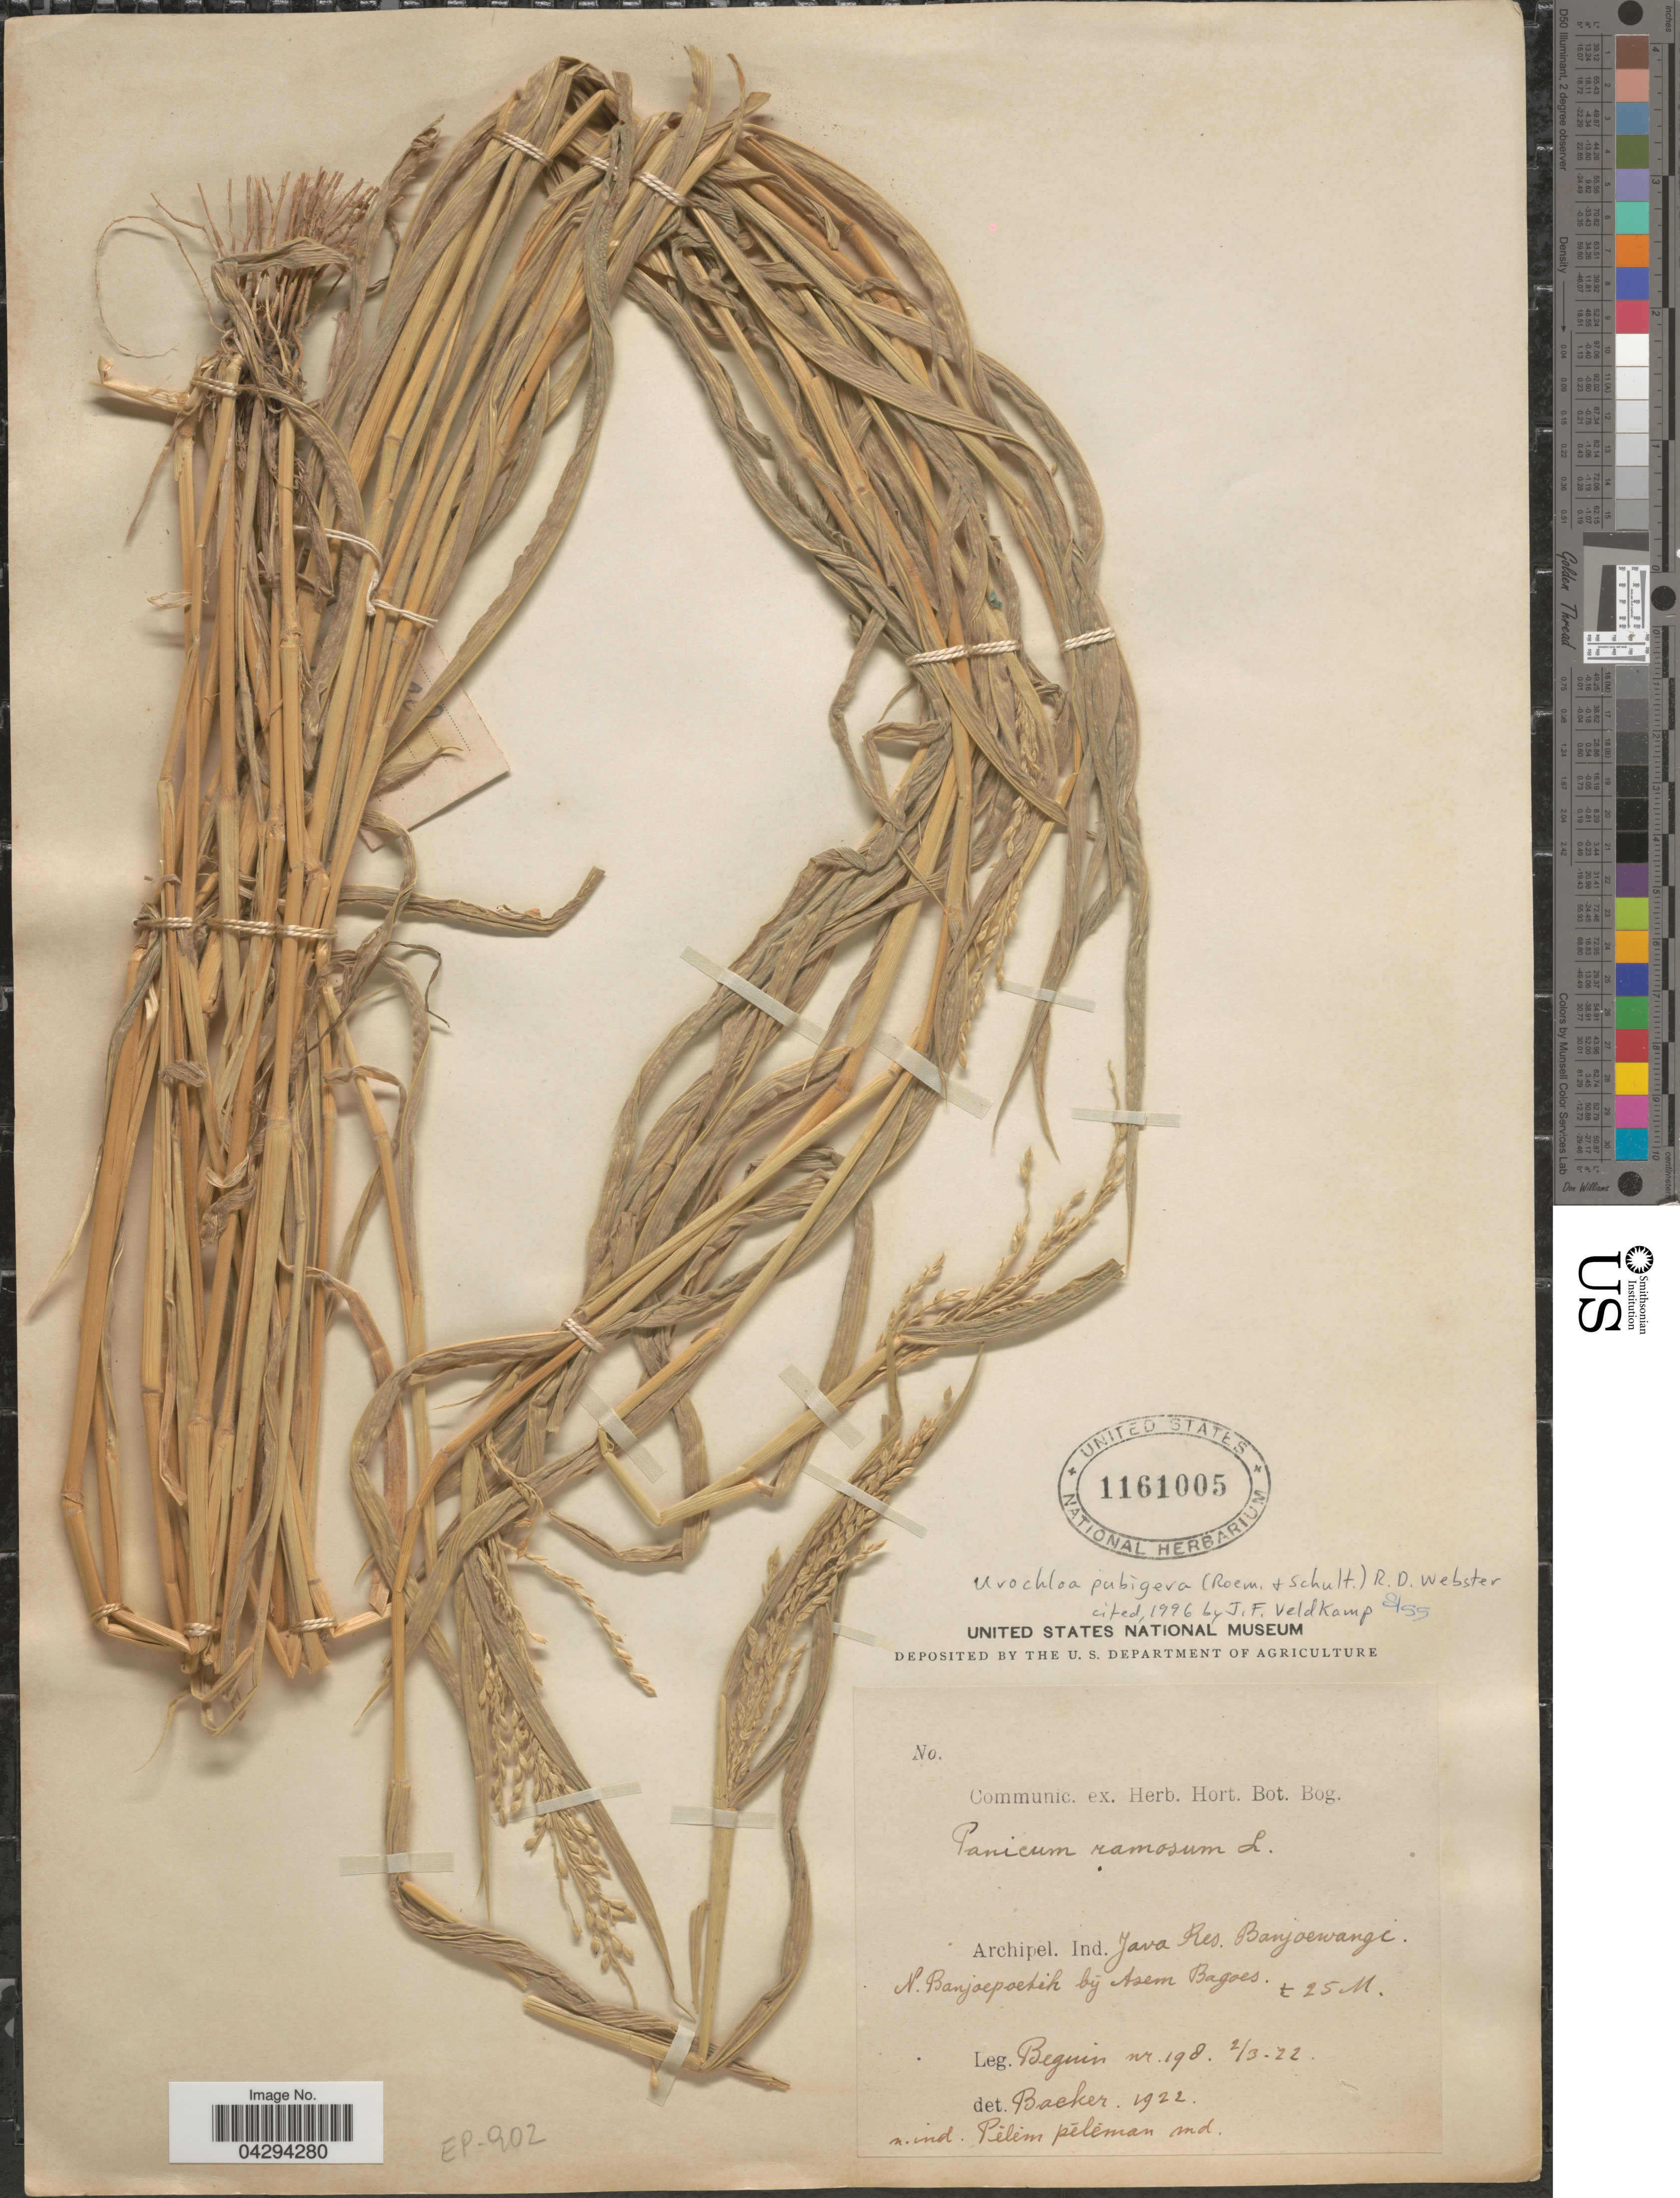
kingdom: Plantae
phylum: Tracheophyta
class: Liliopsida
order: Poales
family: Poaceae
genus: Urochloa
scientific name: Urochloa pubigera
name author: (Roem. & Schult.) R.D. Webster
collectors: Beguin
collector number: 198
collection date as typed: Transcribed d/m/y: 2/3/22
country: Indonesia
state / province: Java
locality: Archipel. Ind. Res. Banjoewangi. N. Banjoepoetih bij Asem Bagoes.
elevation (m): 25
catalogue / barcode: US 1161005